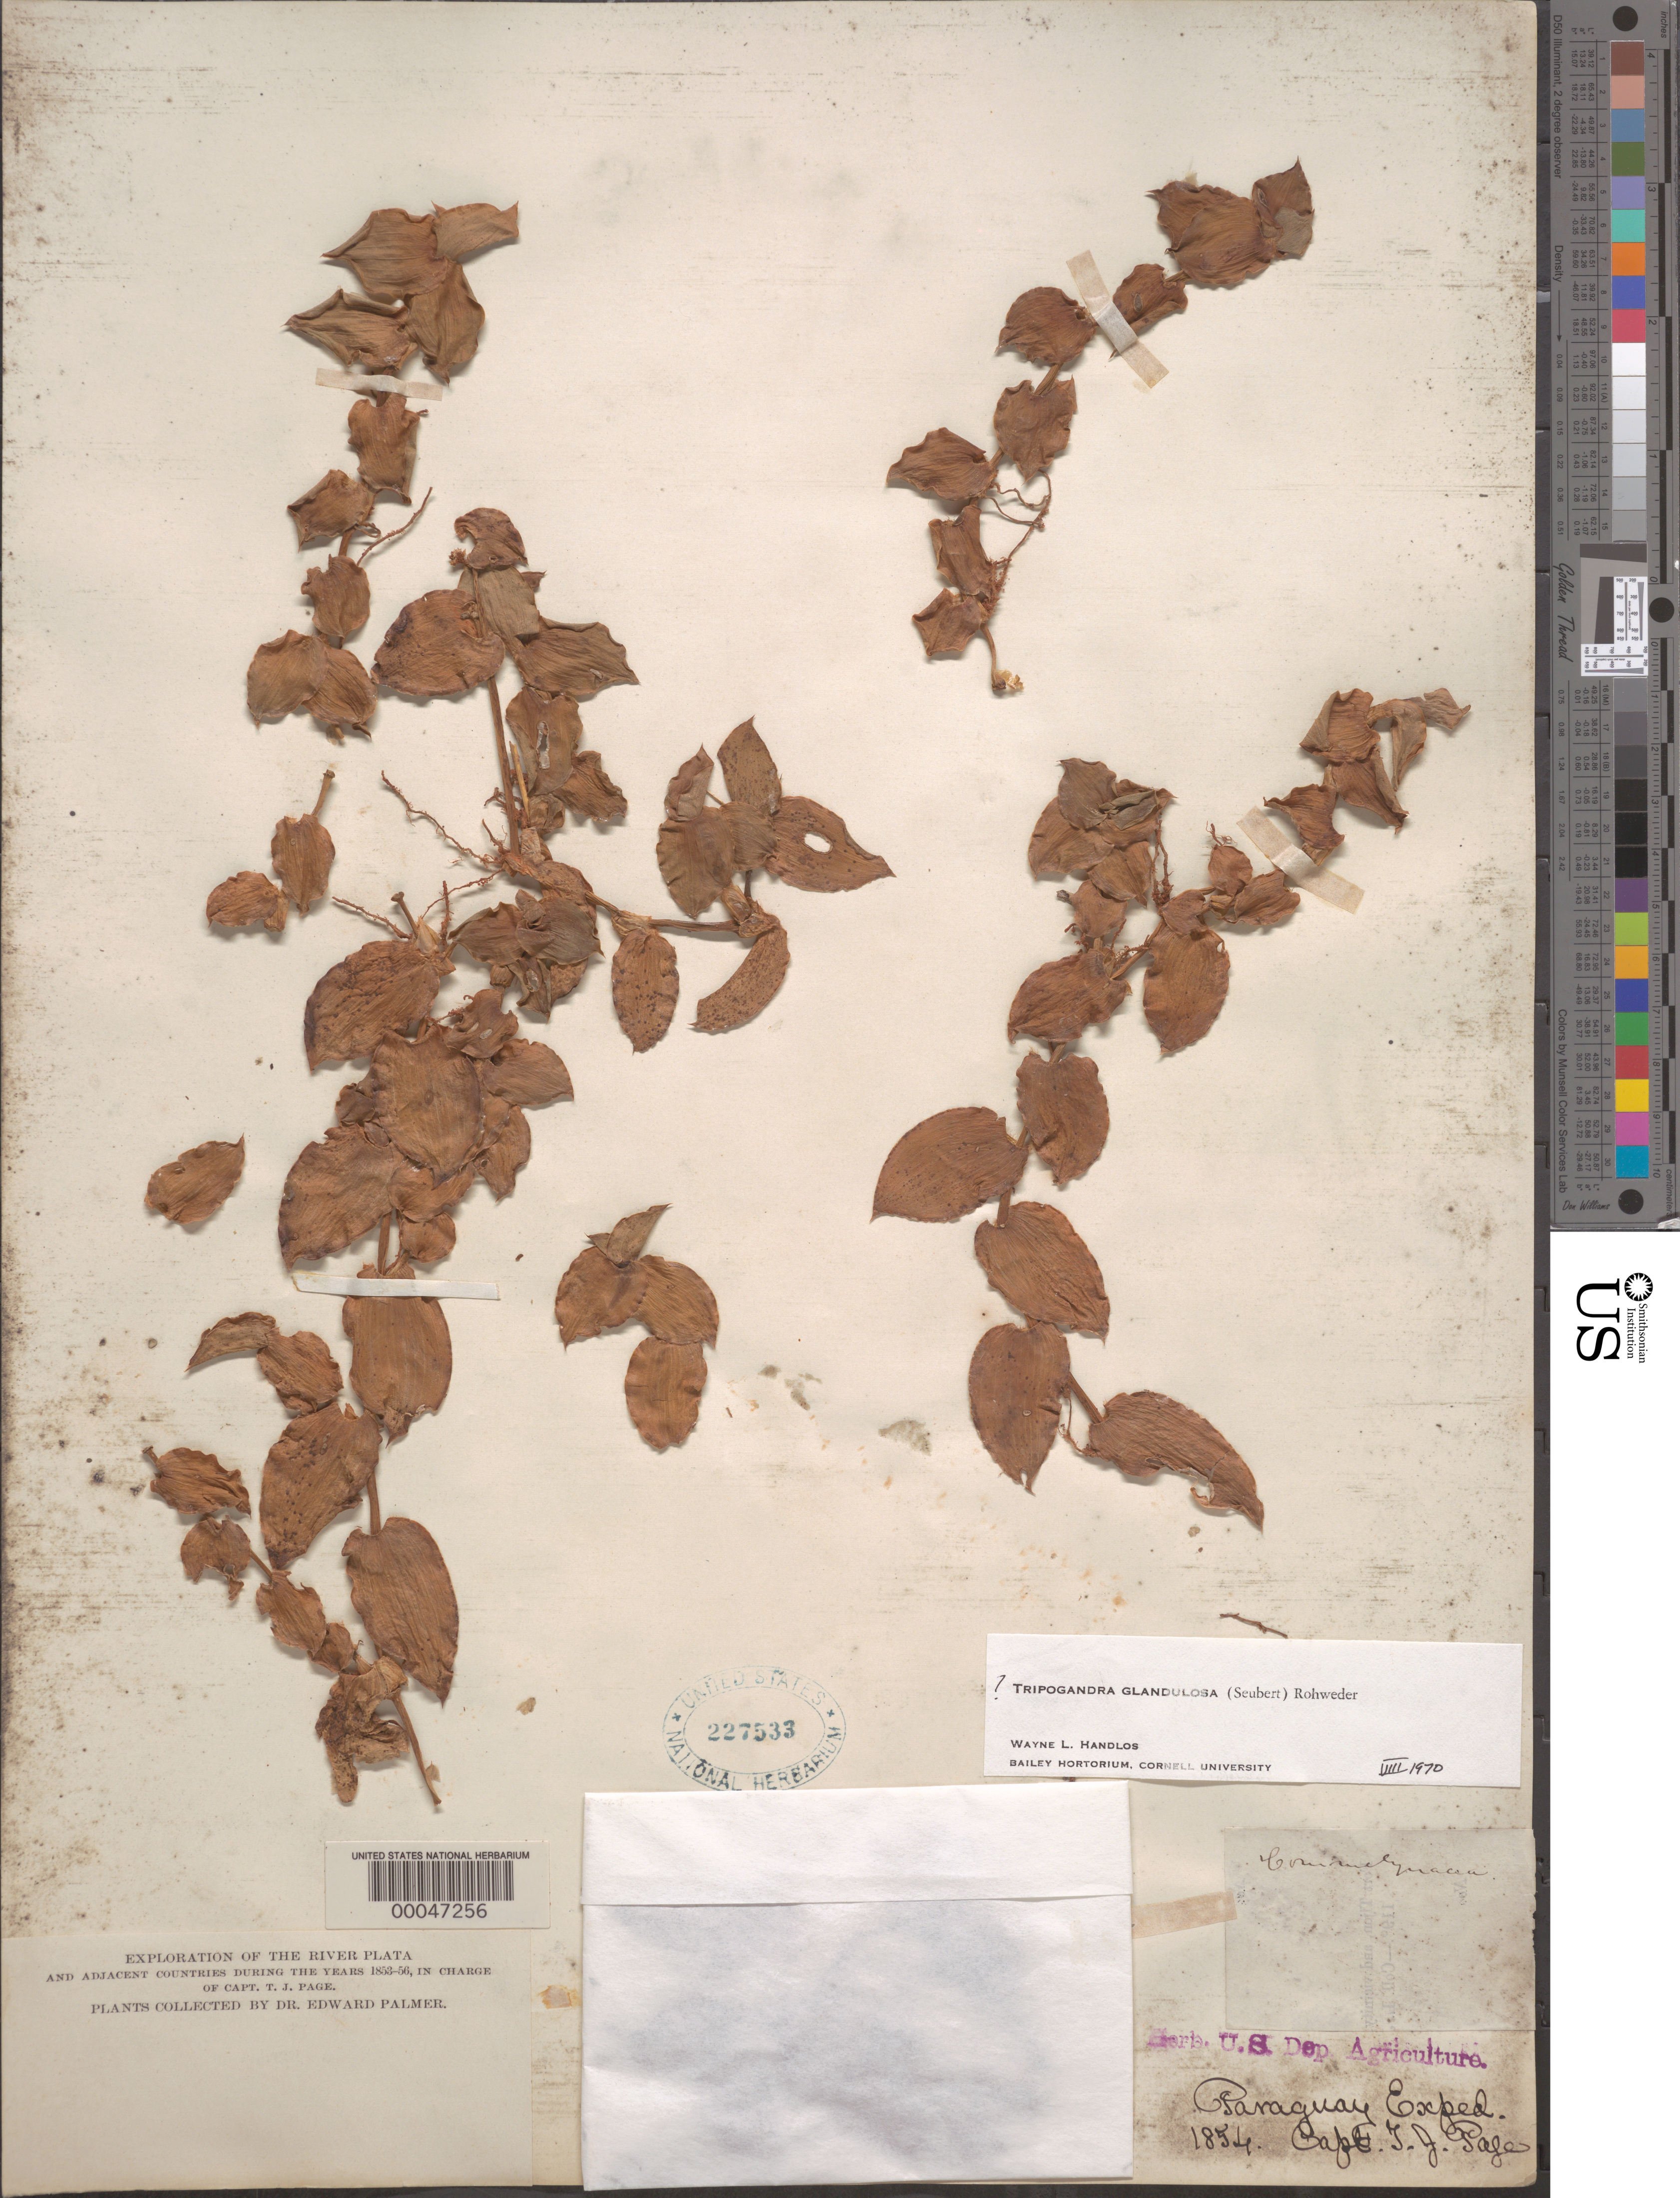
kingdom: Plantae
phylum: Tracheophyta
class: Liliopsida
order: Commelinales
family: Commelinaceae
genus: Tripogandra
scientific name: Tripogandra glandulosa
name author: (Seub.) Rohweder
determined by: Handlos, W. L.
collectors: E. Palmer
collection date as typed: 1853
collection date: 1853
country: Paraguay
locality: Rio plata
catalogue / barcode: US 227533